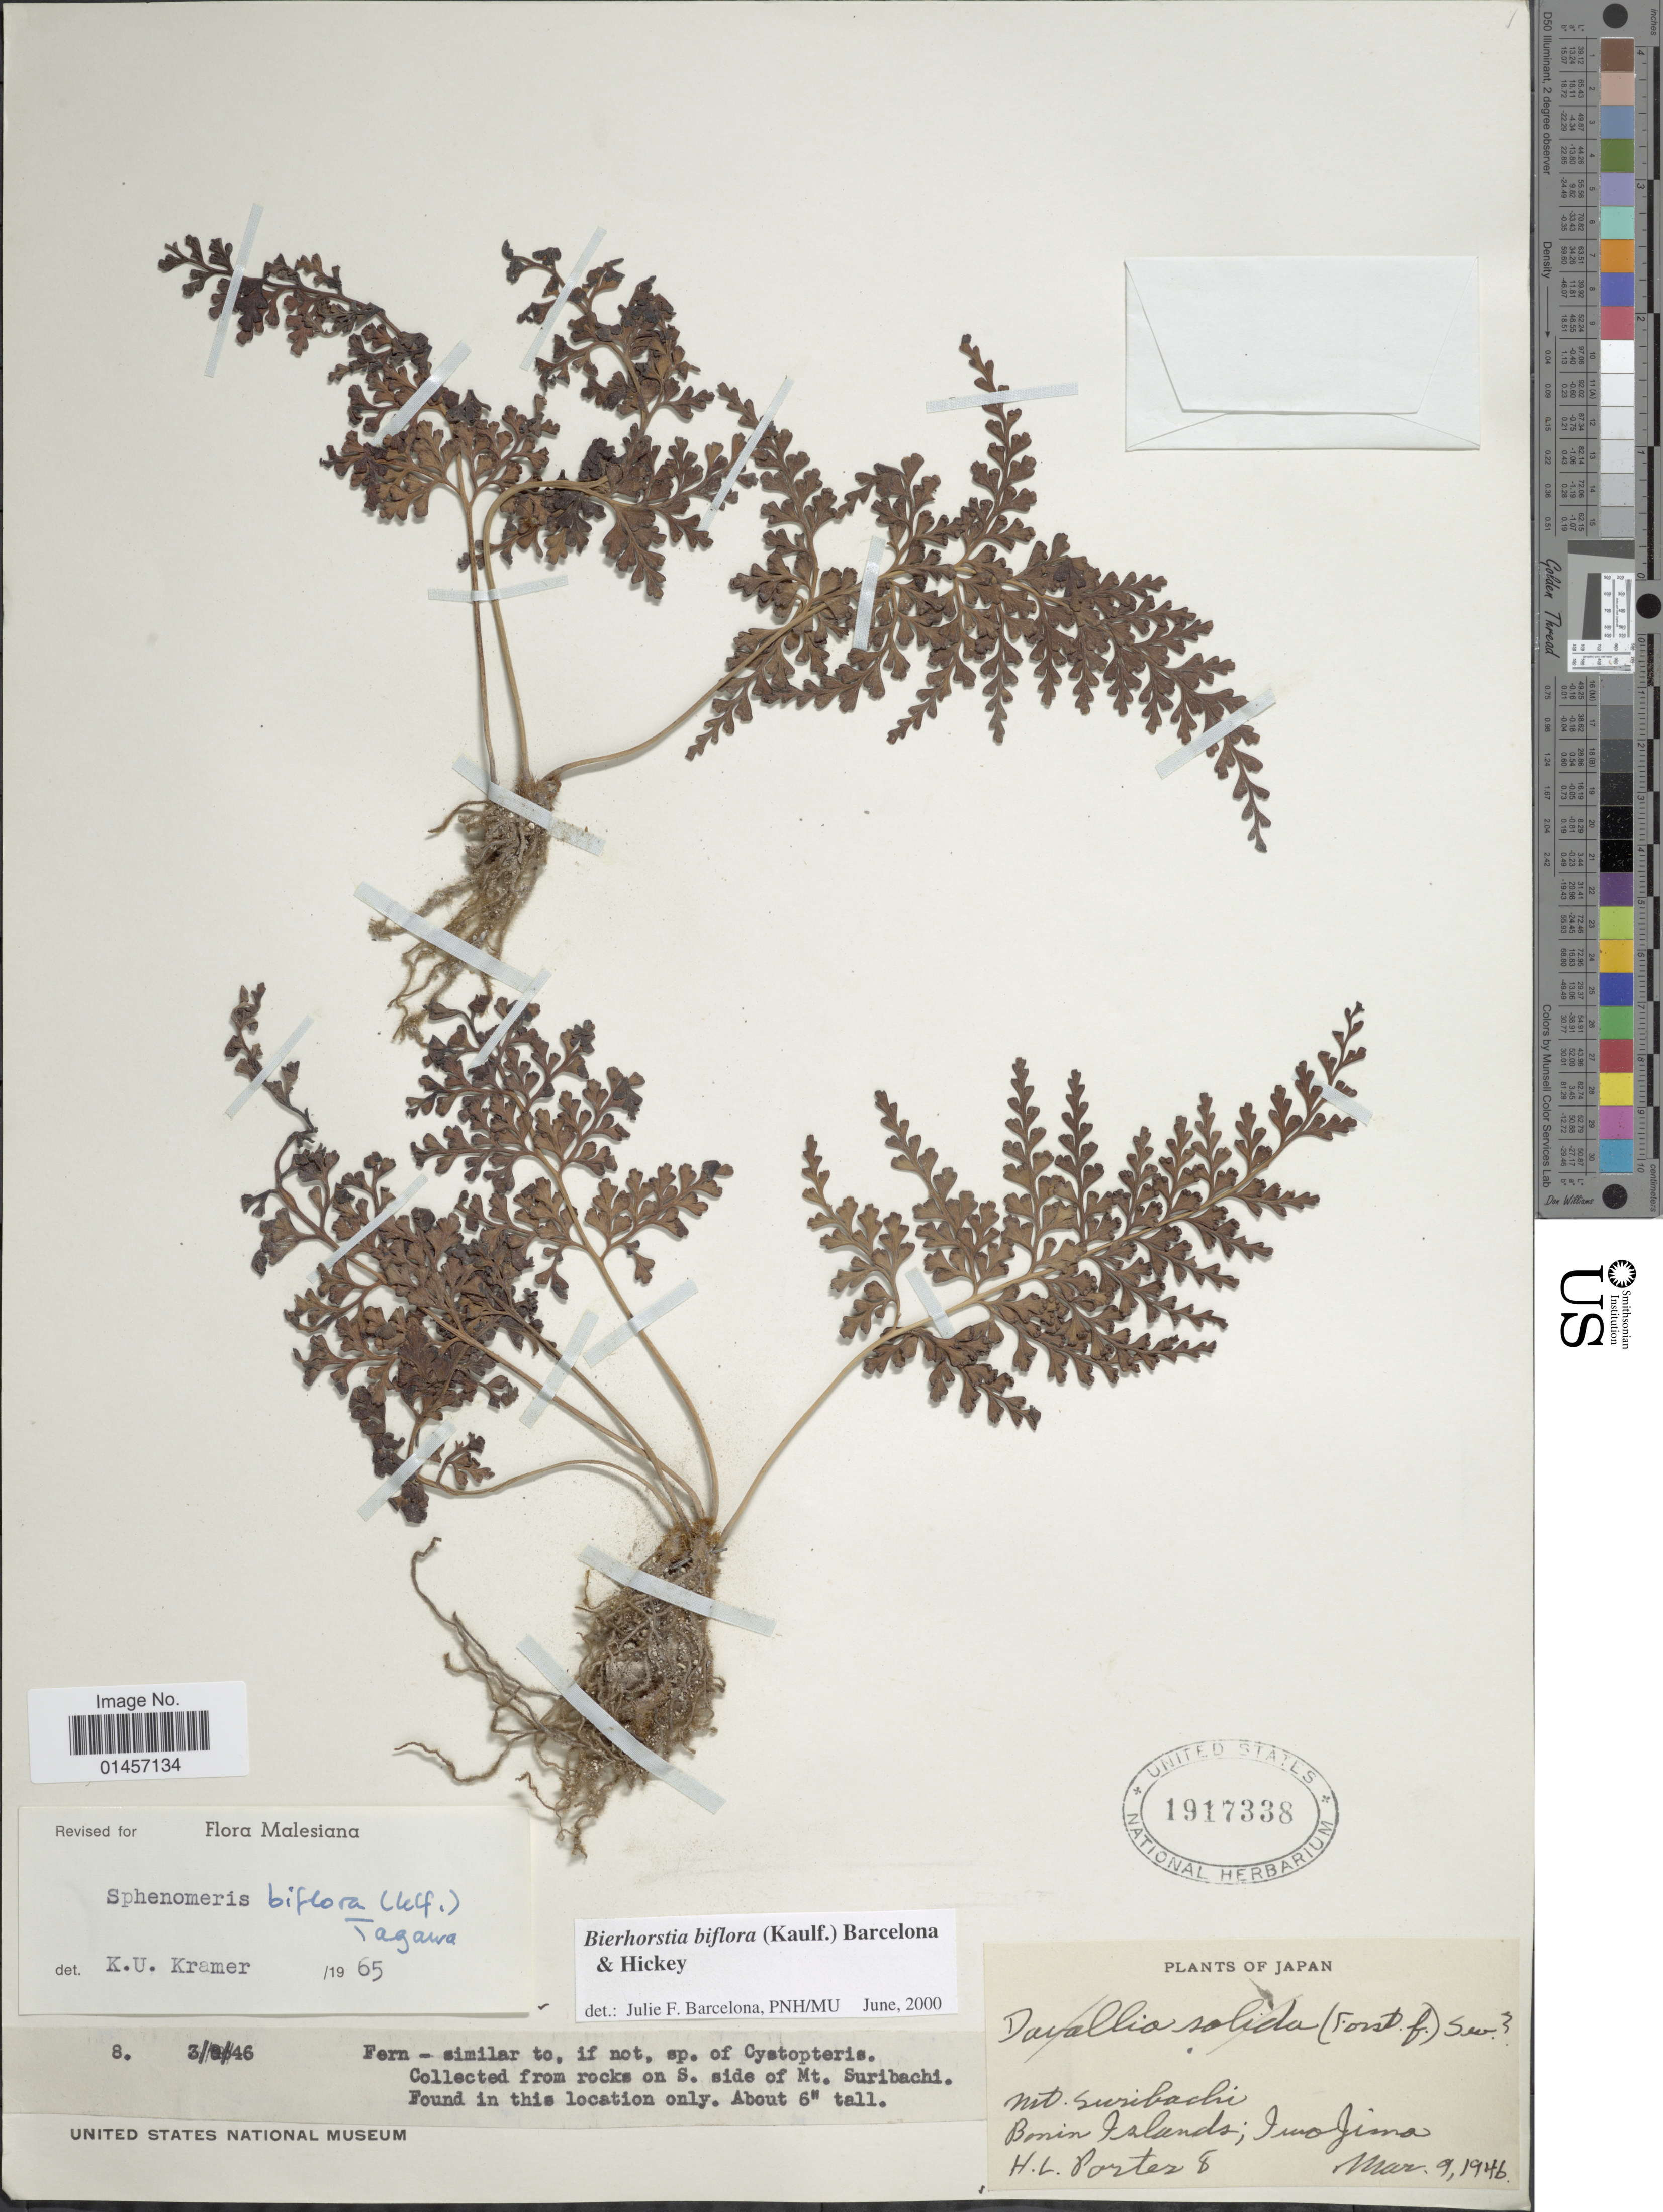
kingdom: Plantae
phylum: Tracheophyta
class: Polypodiopsida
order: Polypodiales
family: Lindsaeaceae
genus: Sphenomeris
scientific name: Sphenomeris biflora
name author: (Kaulf.) Mett.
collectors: H. L. Porter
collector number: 8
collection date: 1946-03-09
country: Japan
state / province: Tokyo, Federal City of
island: Bonin Islands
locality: Mt. Suribachi, Bonin Islands: Iwo Jima.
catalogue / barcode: US 1917338